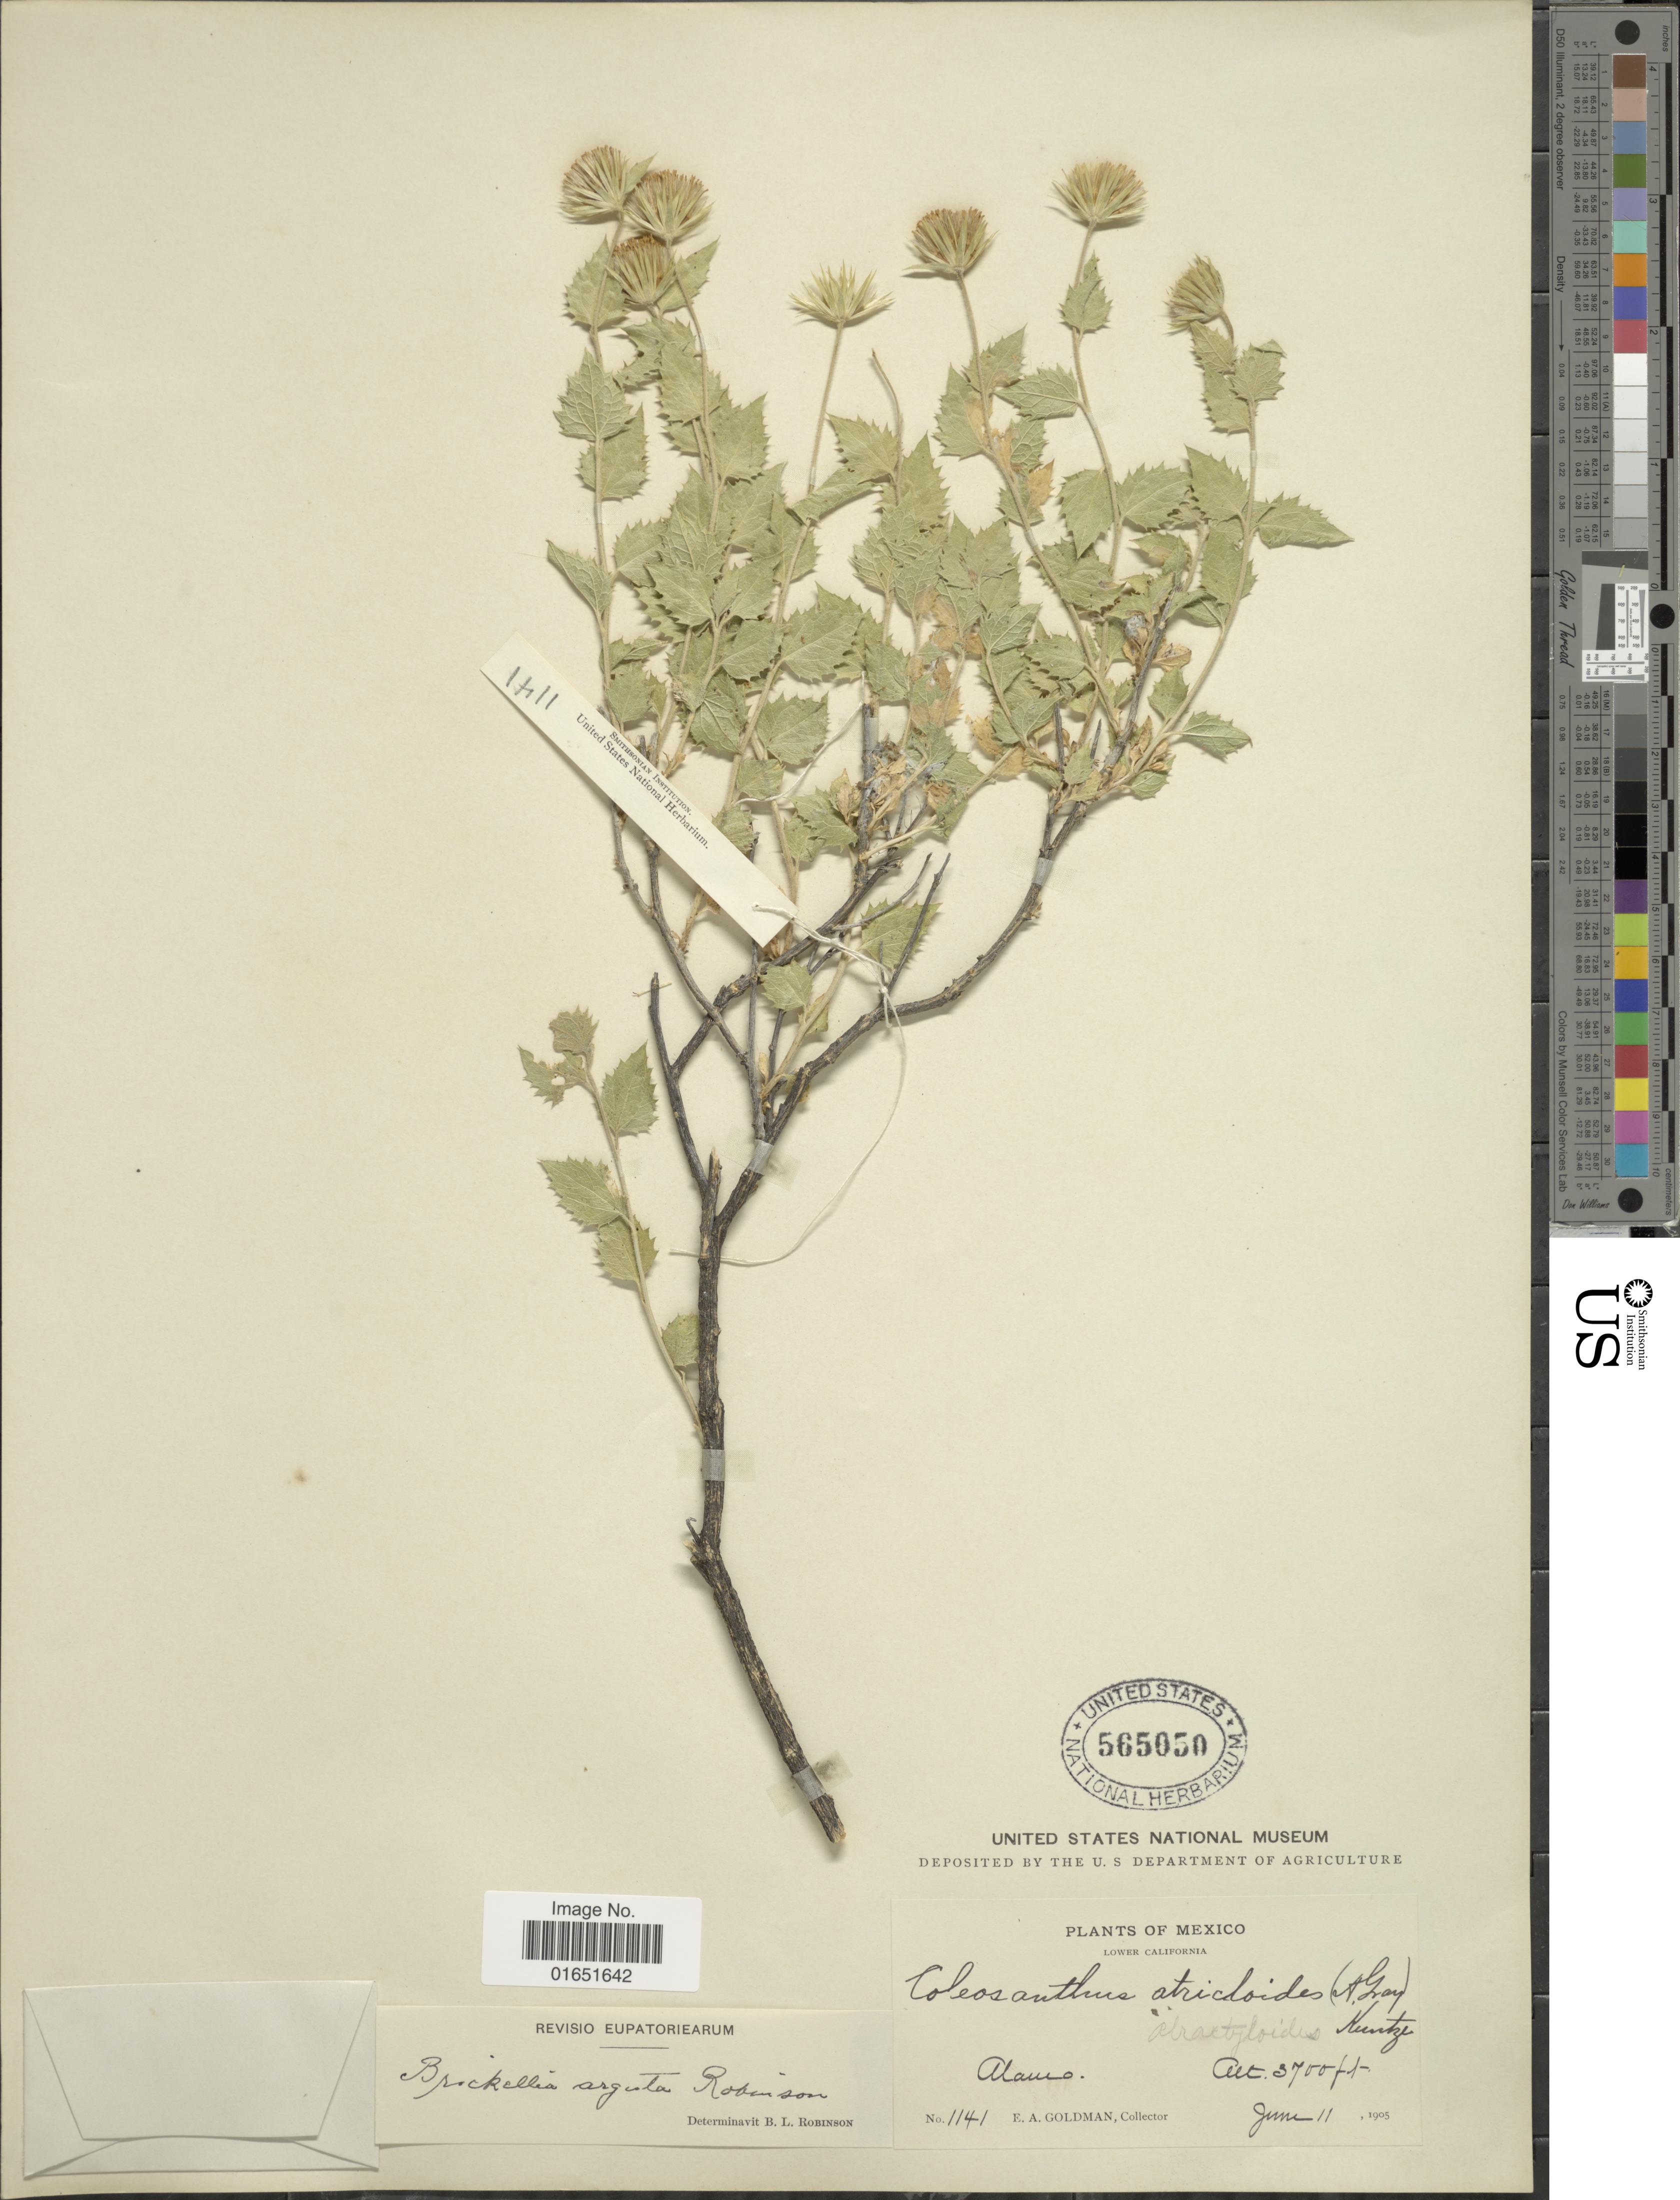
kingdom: Plantae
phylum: Tracheophyta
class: Magnoliopsida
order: Asterales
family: Asteraceae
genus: Brickellia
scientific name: Brickellia arguta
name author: B.L. Rob.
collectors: E. A. Goldman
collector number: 1141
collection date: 1905-06-11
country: Mexico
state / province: Baja California Norte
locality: Lower California, Alamo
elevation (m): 1128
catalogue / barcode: US 565050